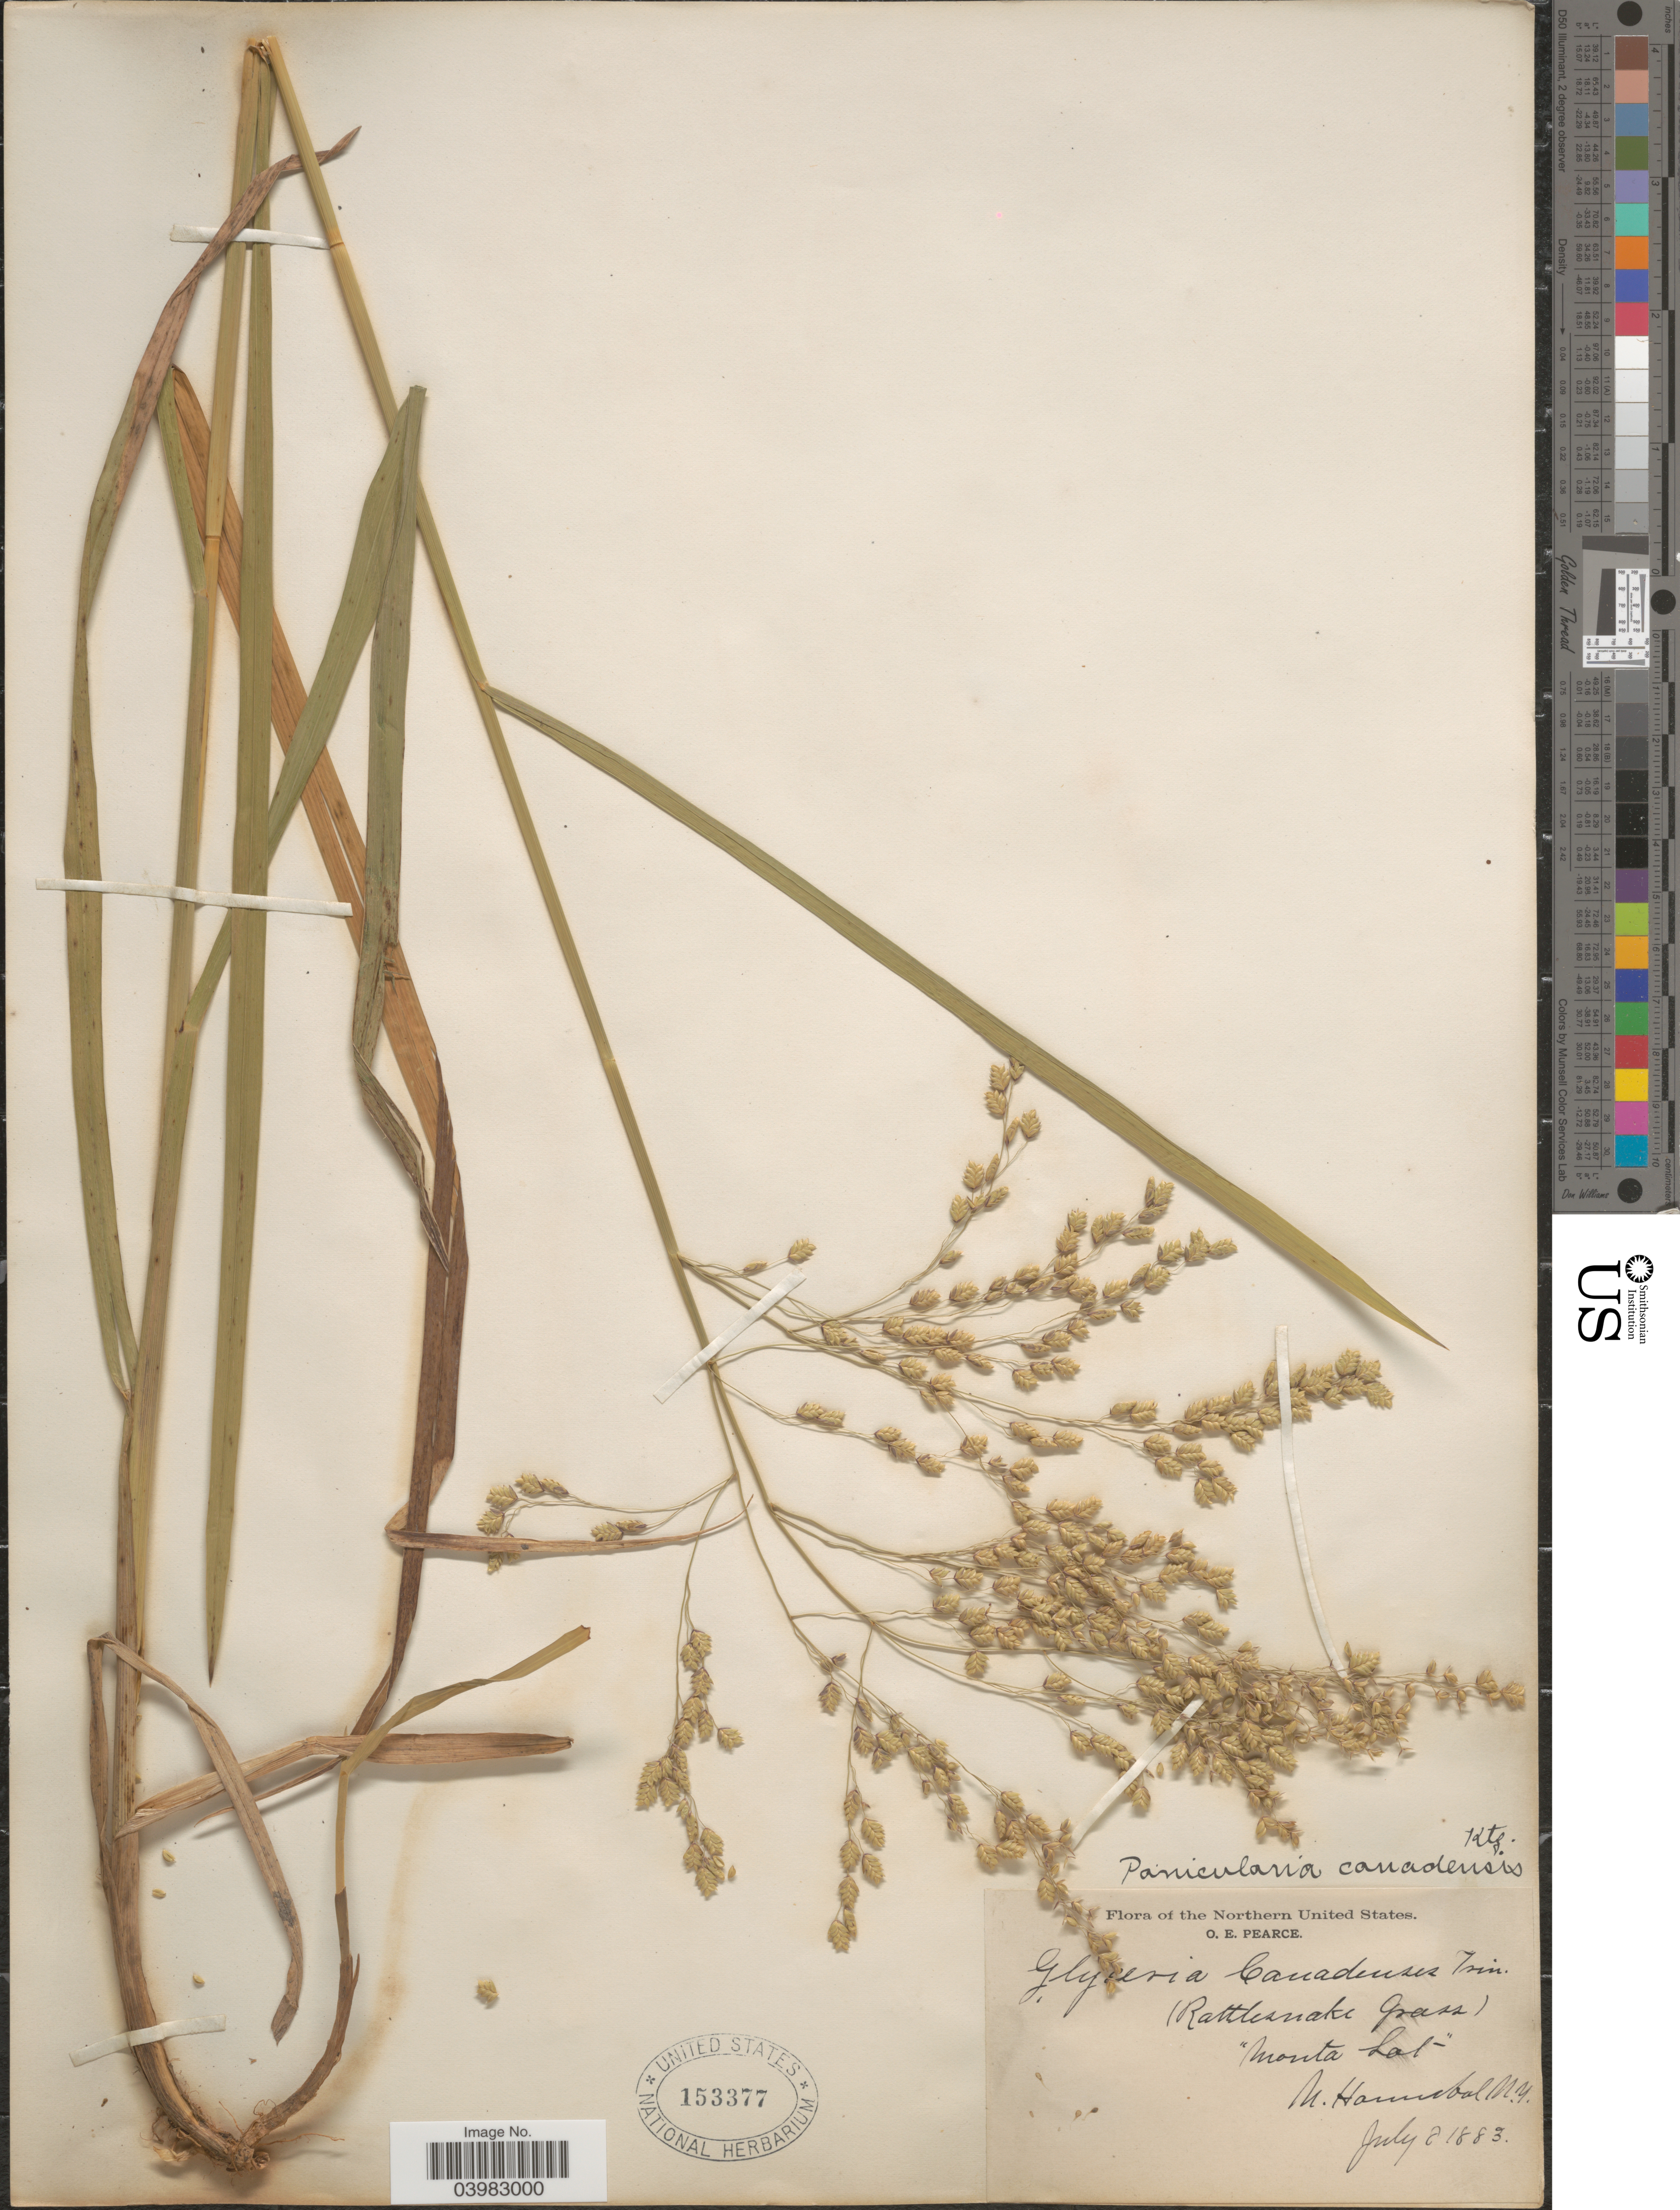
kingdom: Plantae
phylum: Tracheophyta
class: Liliopsida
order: Poales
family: Poaceae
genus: Glyceria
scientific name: Glyceria canadensis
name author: (Michx.) Trin.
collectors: O. E. Pearce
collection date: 1883-07-08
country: United States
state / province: New York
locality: Northern United States. N. Hannibal.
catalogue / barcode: US 153377